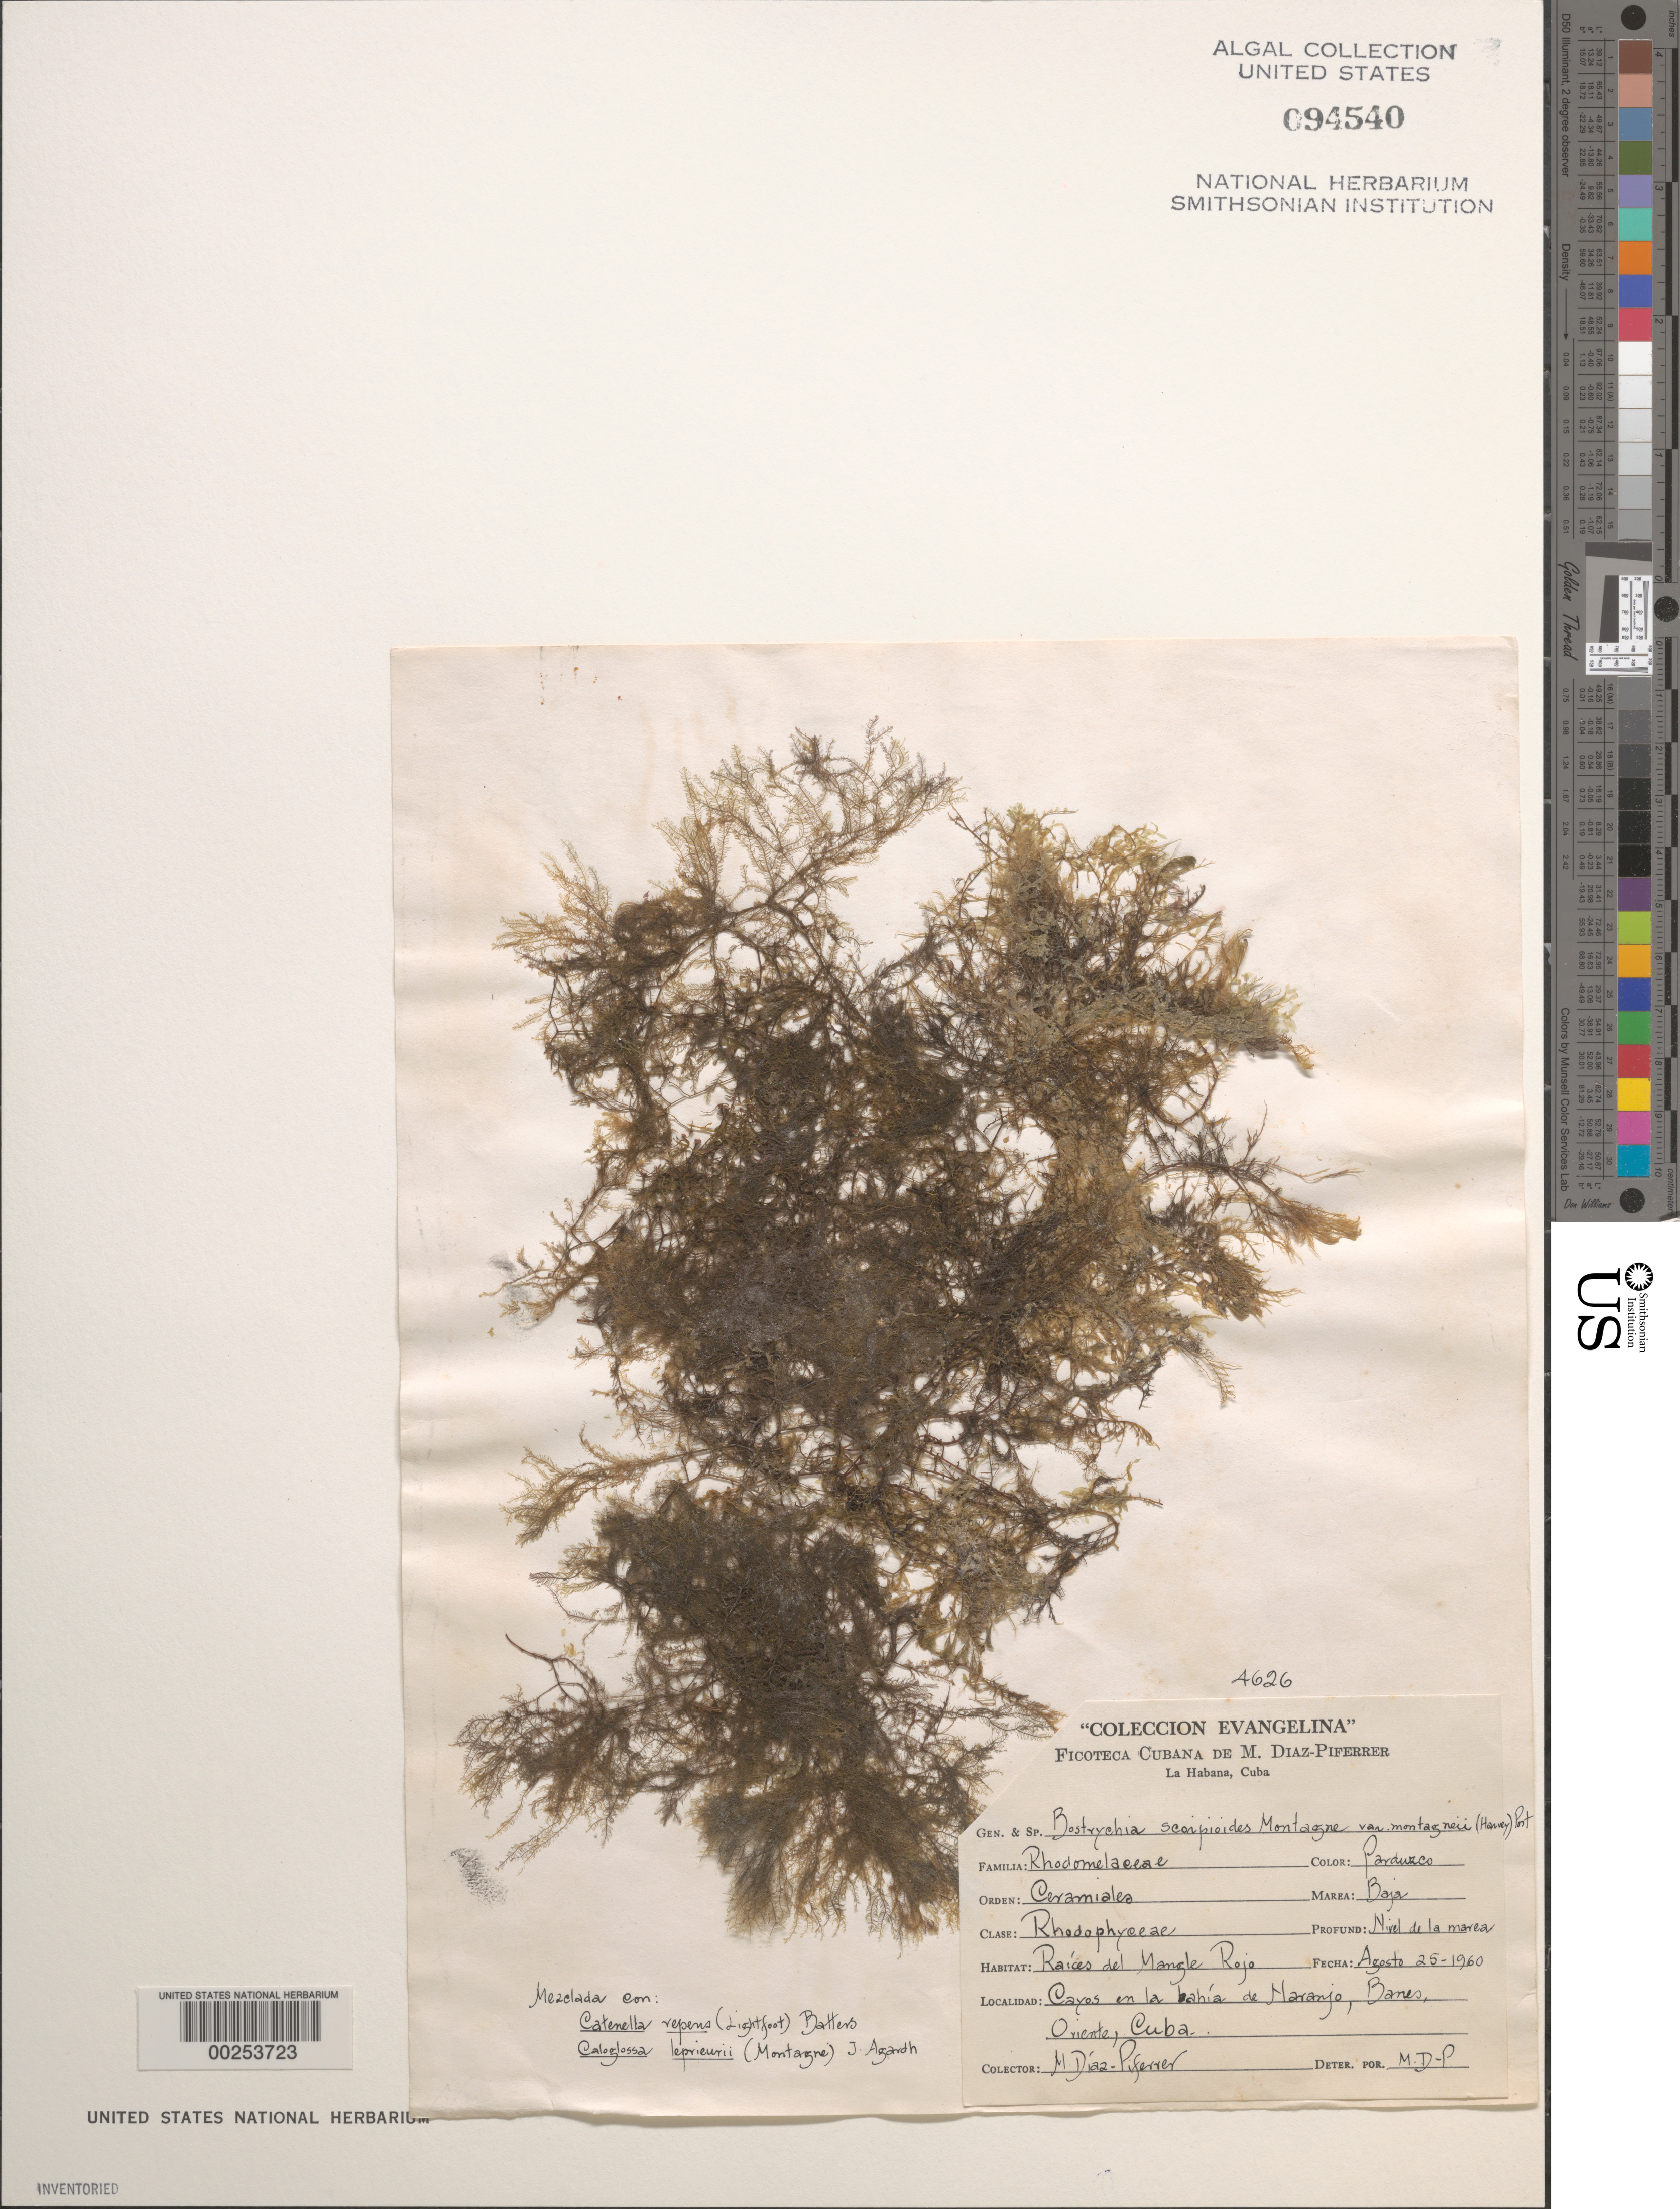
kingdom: Plantae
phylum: Rhodophyta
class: Florideophyceae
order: Ceramiales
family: Rhodomelaceae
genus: Bostrychia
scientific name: Bostrychia scorpioides var. montagnei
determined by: Diaz-Piferrer, M.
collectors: M. Diaz-Piferrer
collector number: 4626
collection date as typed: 25 Aug 1960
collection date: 1960-08-25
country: Cuba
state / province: Santiago de Cuba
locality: Bahia de Naranjo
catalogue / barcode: US 94540